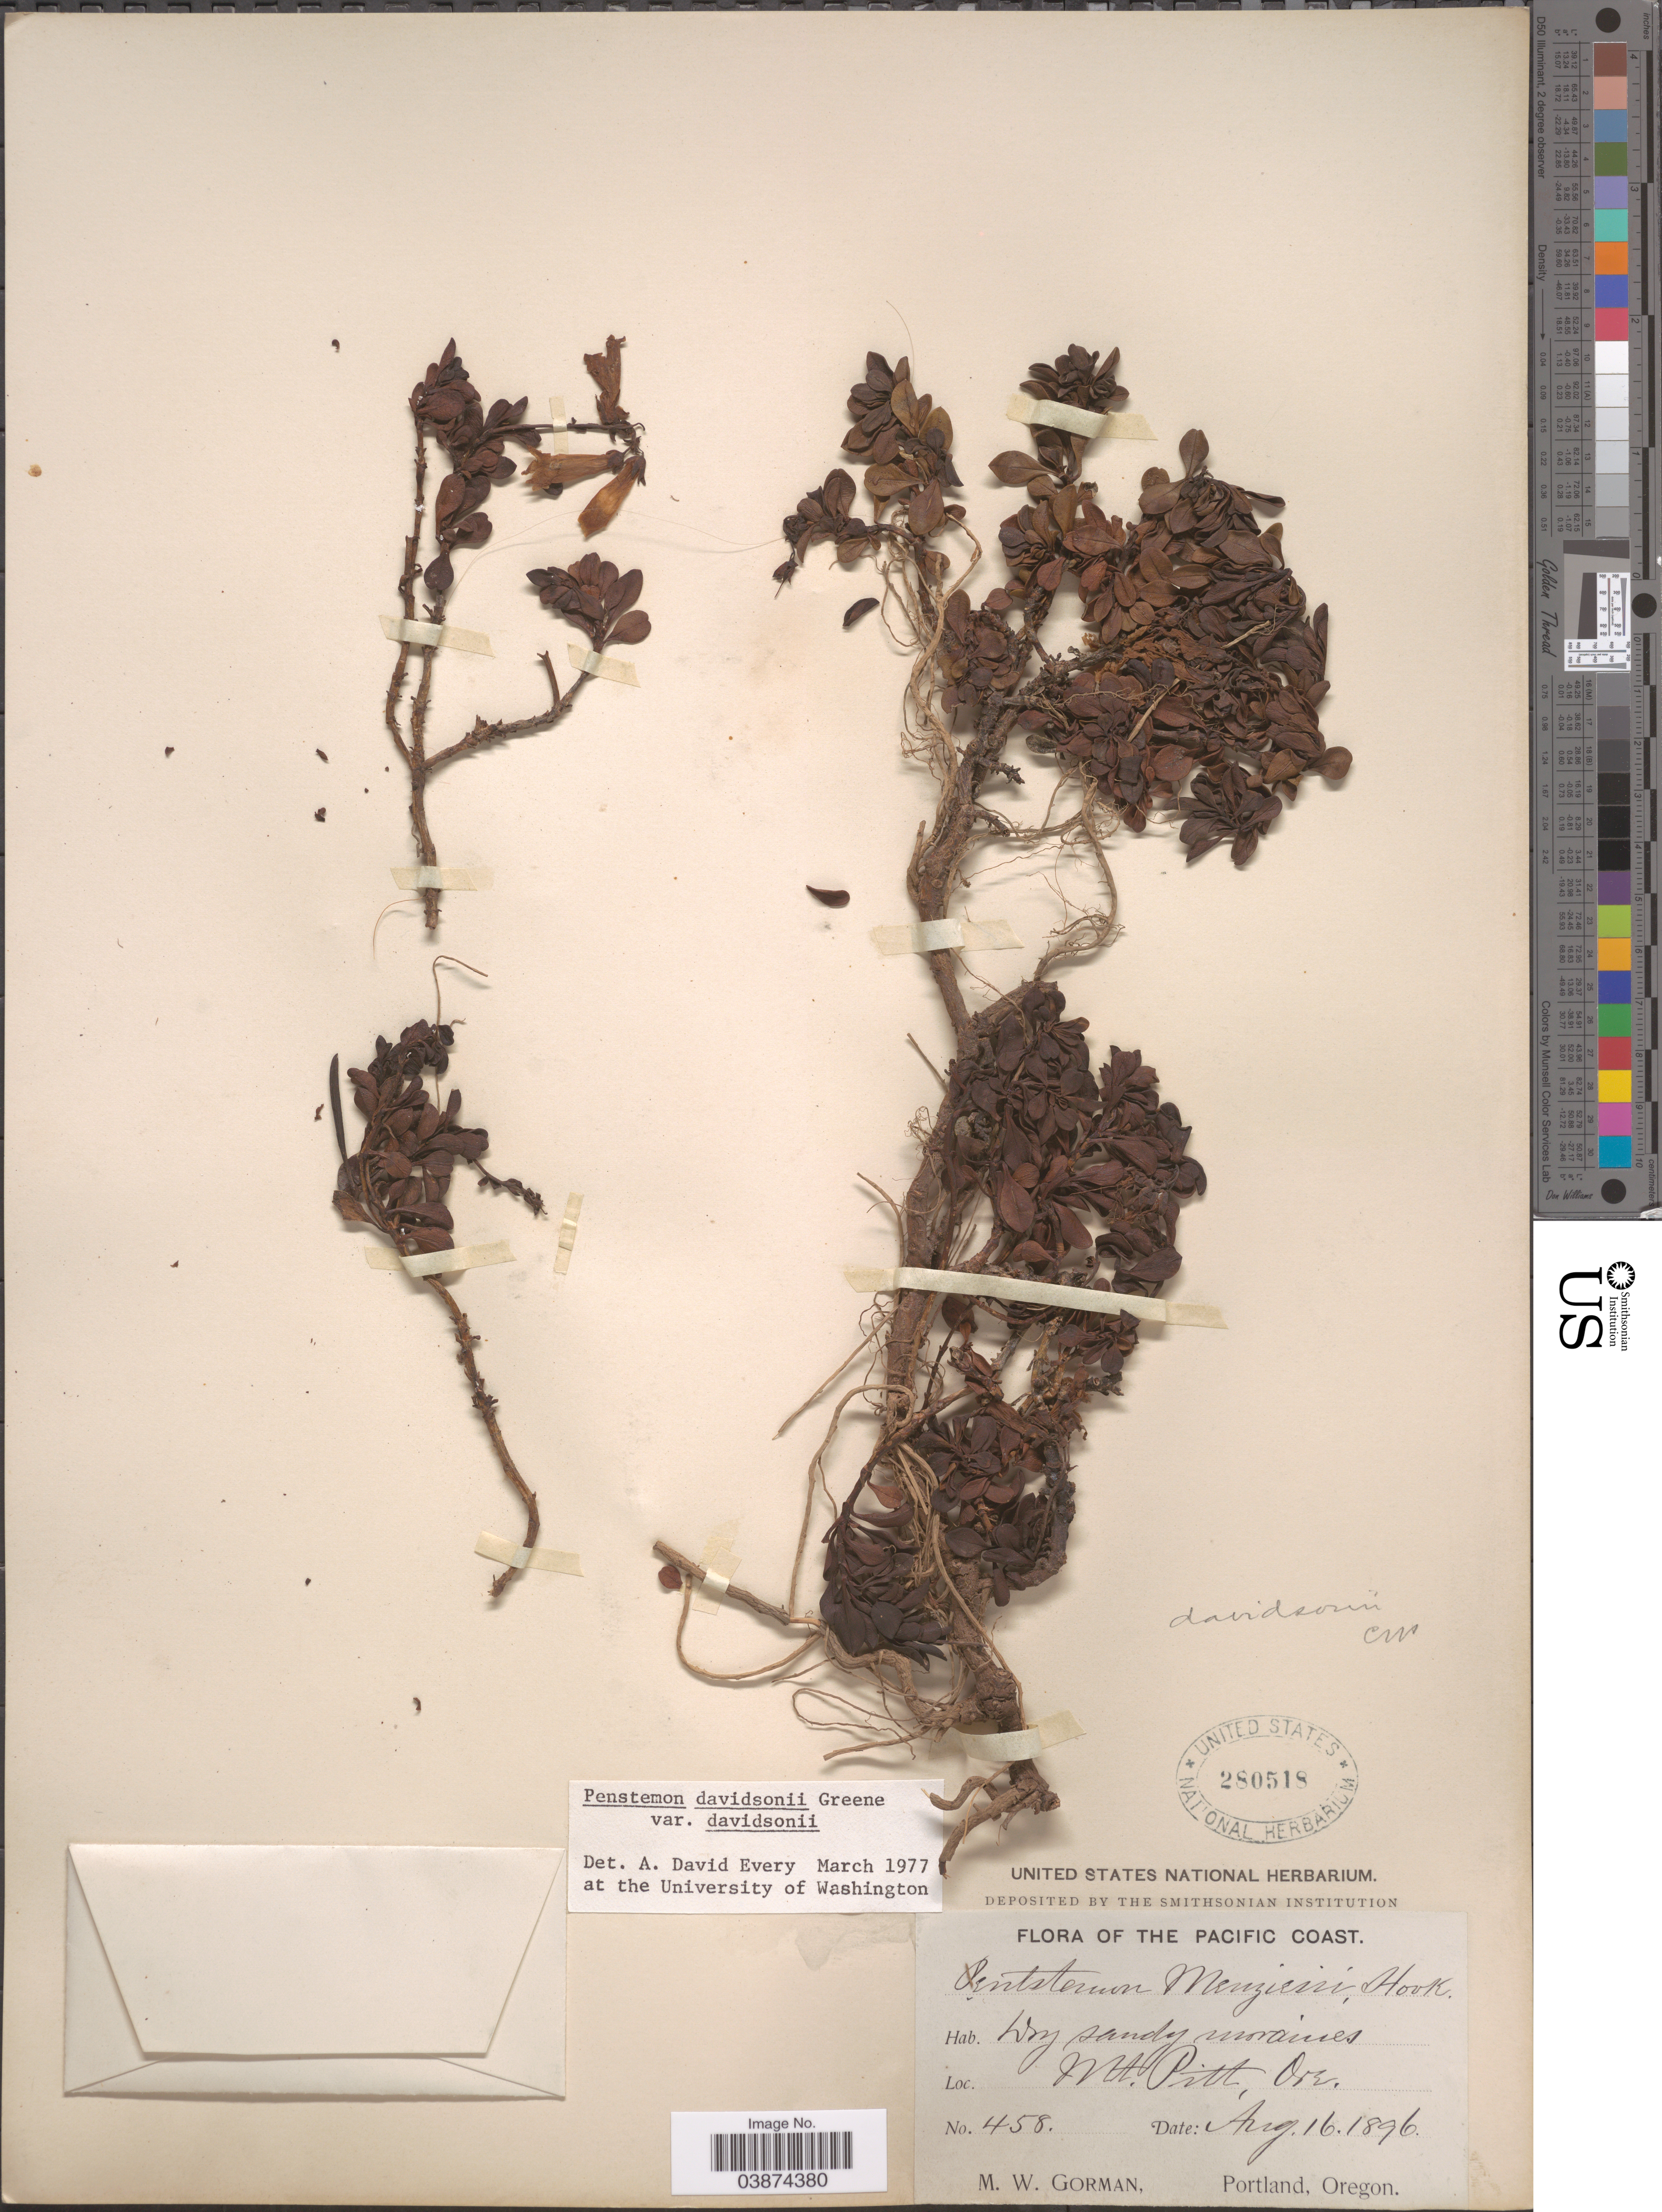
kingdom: Plantae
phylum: Tracheophyta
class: Magnoliopsida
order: Lamiales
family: Plantaginaceae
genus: Penstemon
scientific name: Penstemon davidsonii var. davidsonii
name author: Greene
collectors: M. W. Gorman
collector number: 458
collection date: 1896-08-16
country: United States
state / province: Oregon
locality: The Pacific Coast. Mt. Pitt.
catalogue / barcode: US 280518